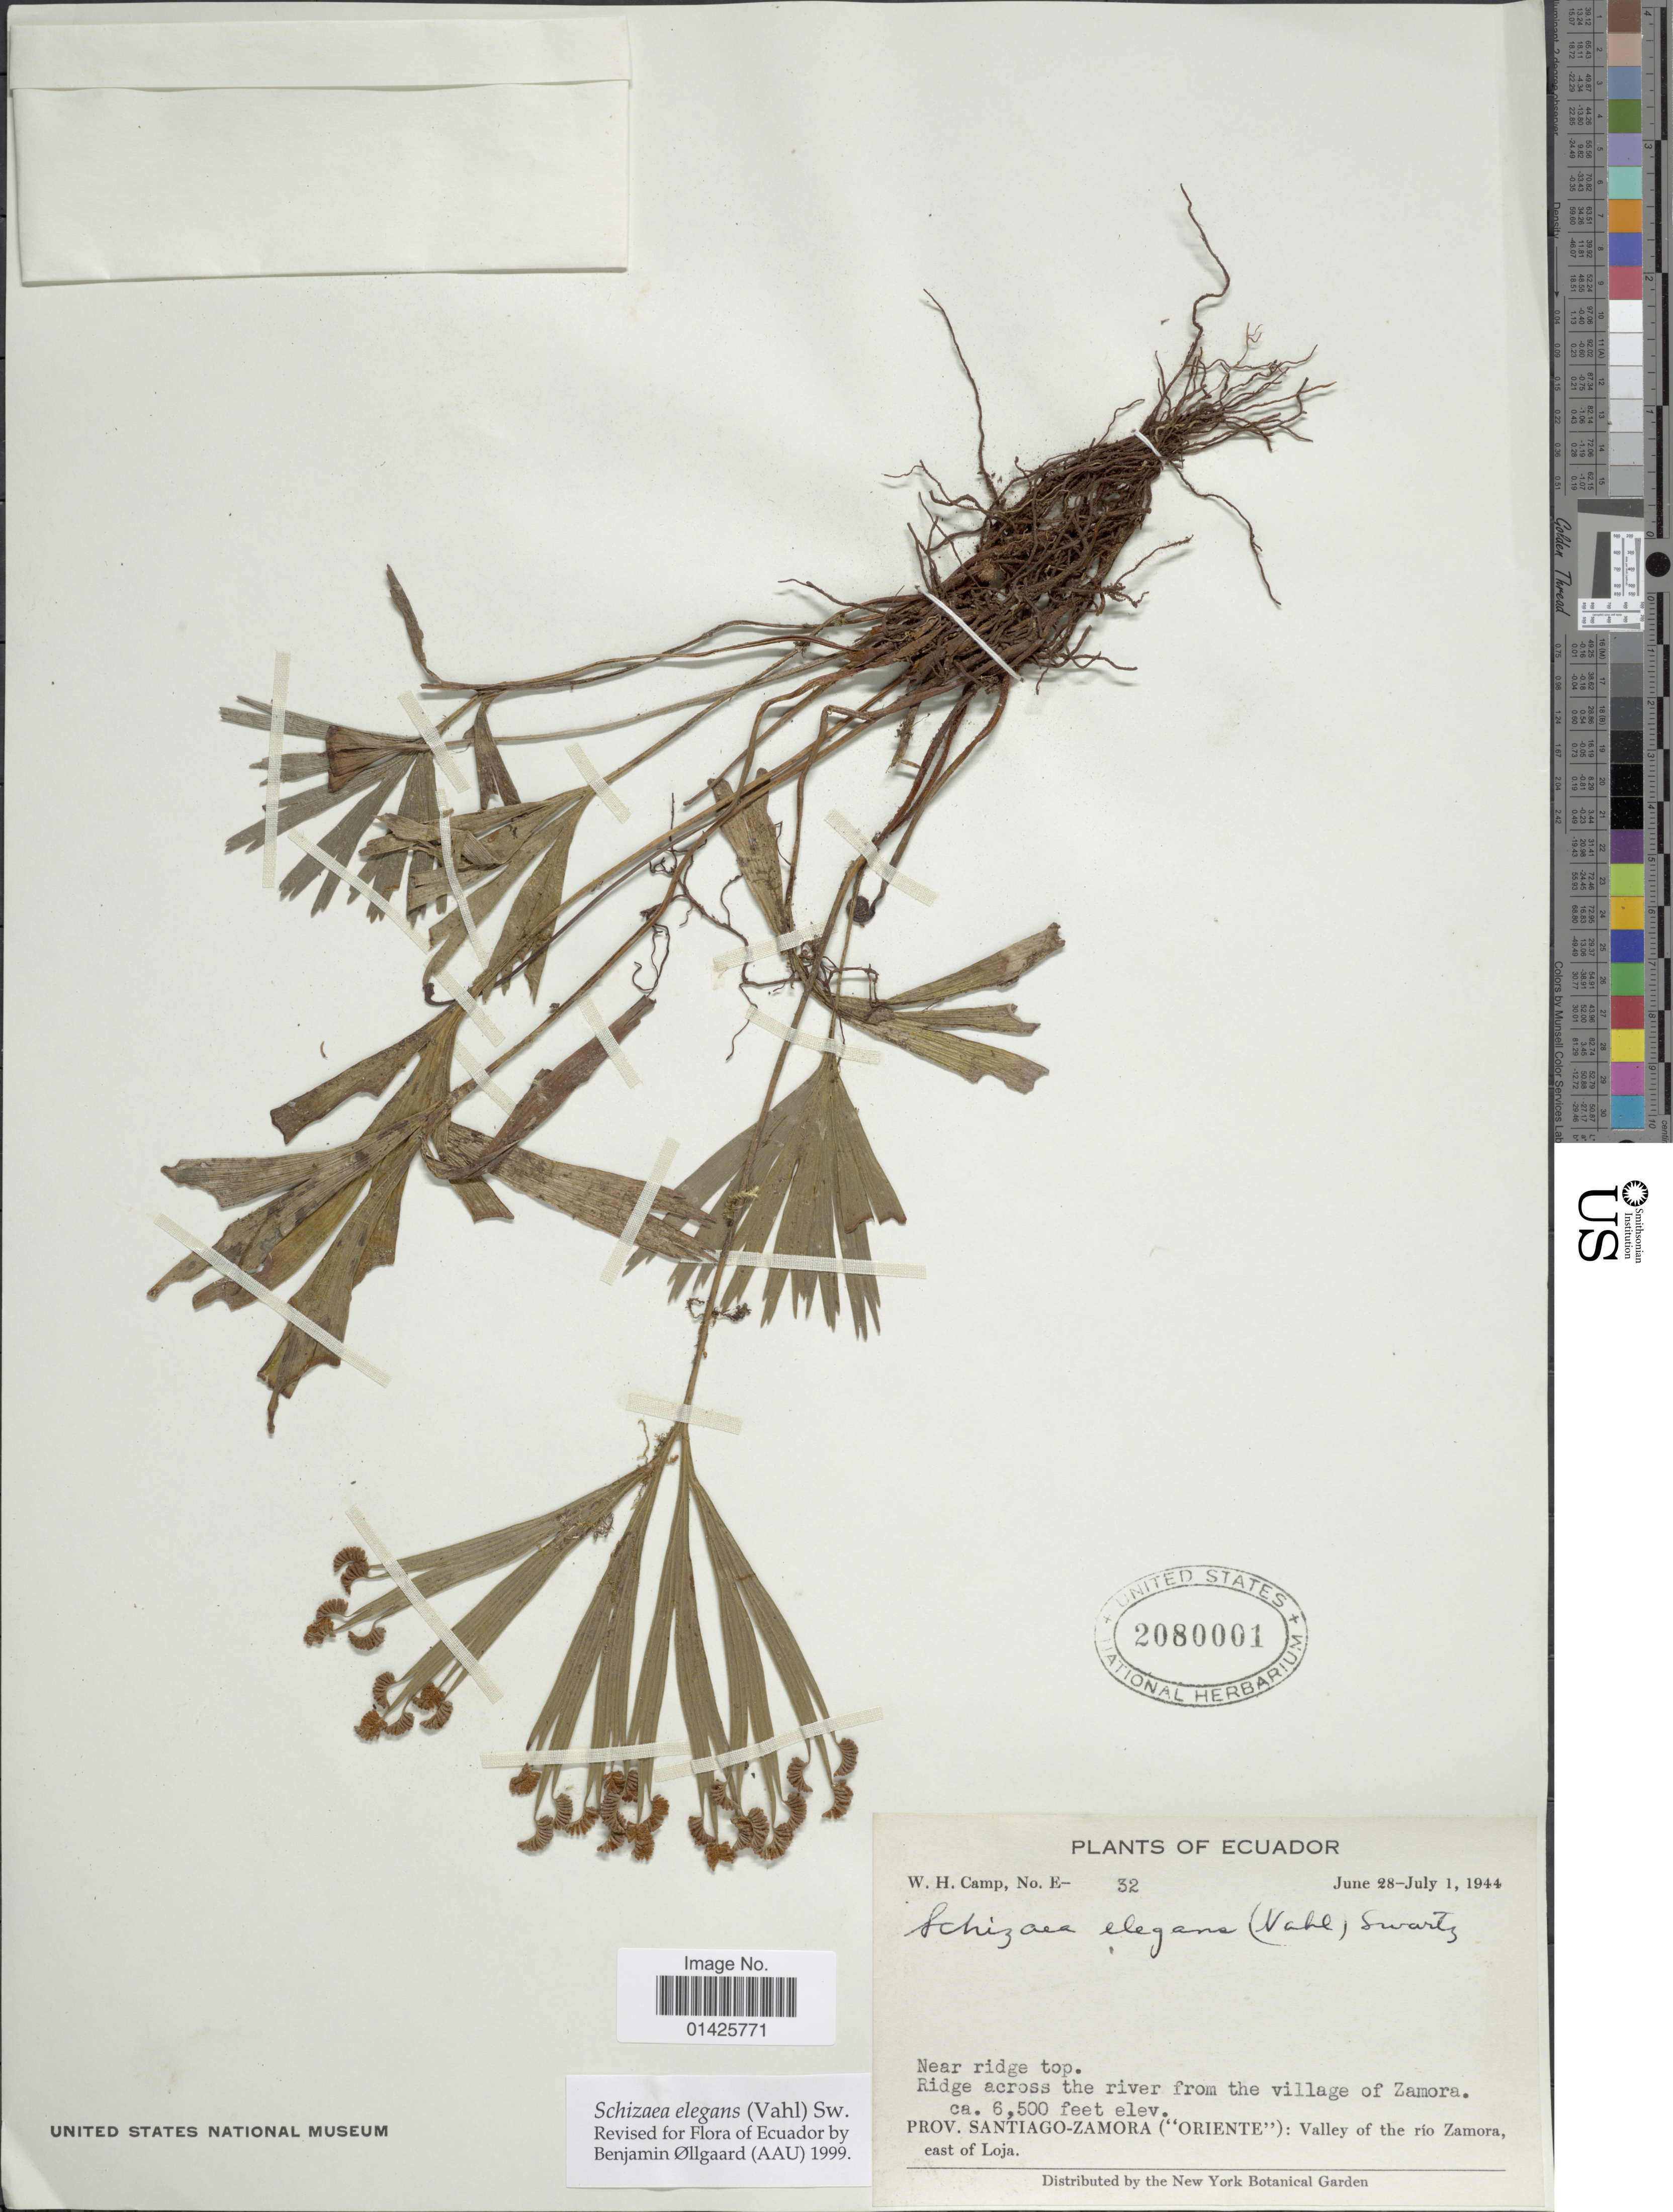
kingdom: Plantae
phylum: Tracheophyta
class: Polypodiopsida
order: Schizaeales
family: Schizaeaceae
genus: Schizaea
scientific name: Schizaea elegans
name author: (Vahl) Sw.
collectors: W. H. Camp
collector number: E-32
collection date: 1944-06-28/1944-07-01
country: Ecuador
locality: Near ridge top, ridge accros the river from the village of Zamora, Prov. Santiago-Zamora ("Öriente"): Valley of the río Zamora, east of Loja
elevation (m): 1981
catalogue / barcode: US 2080001